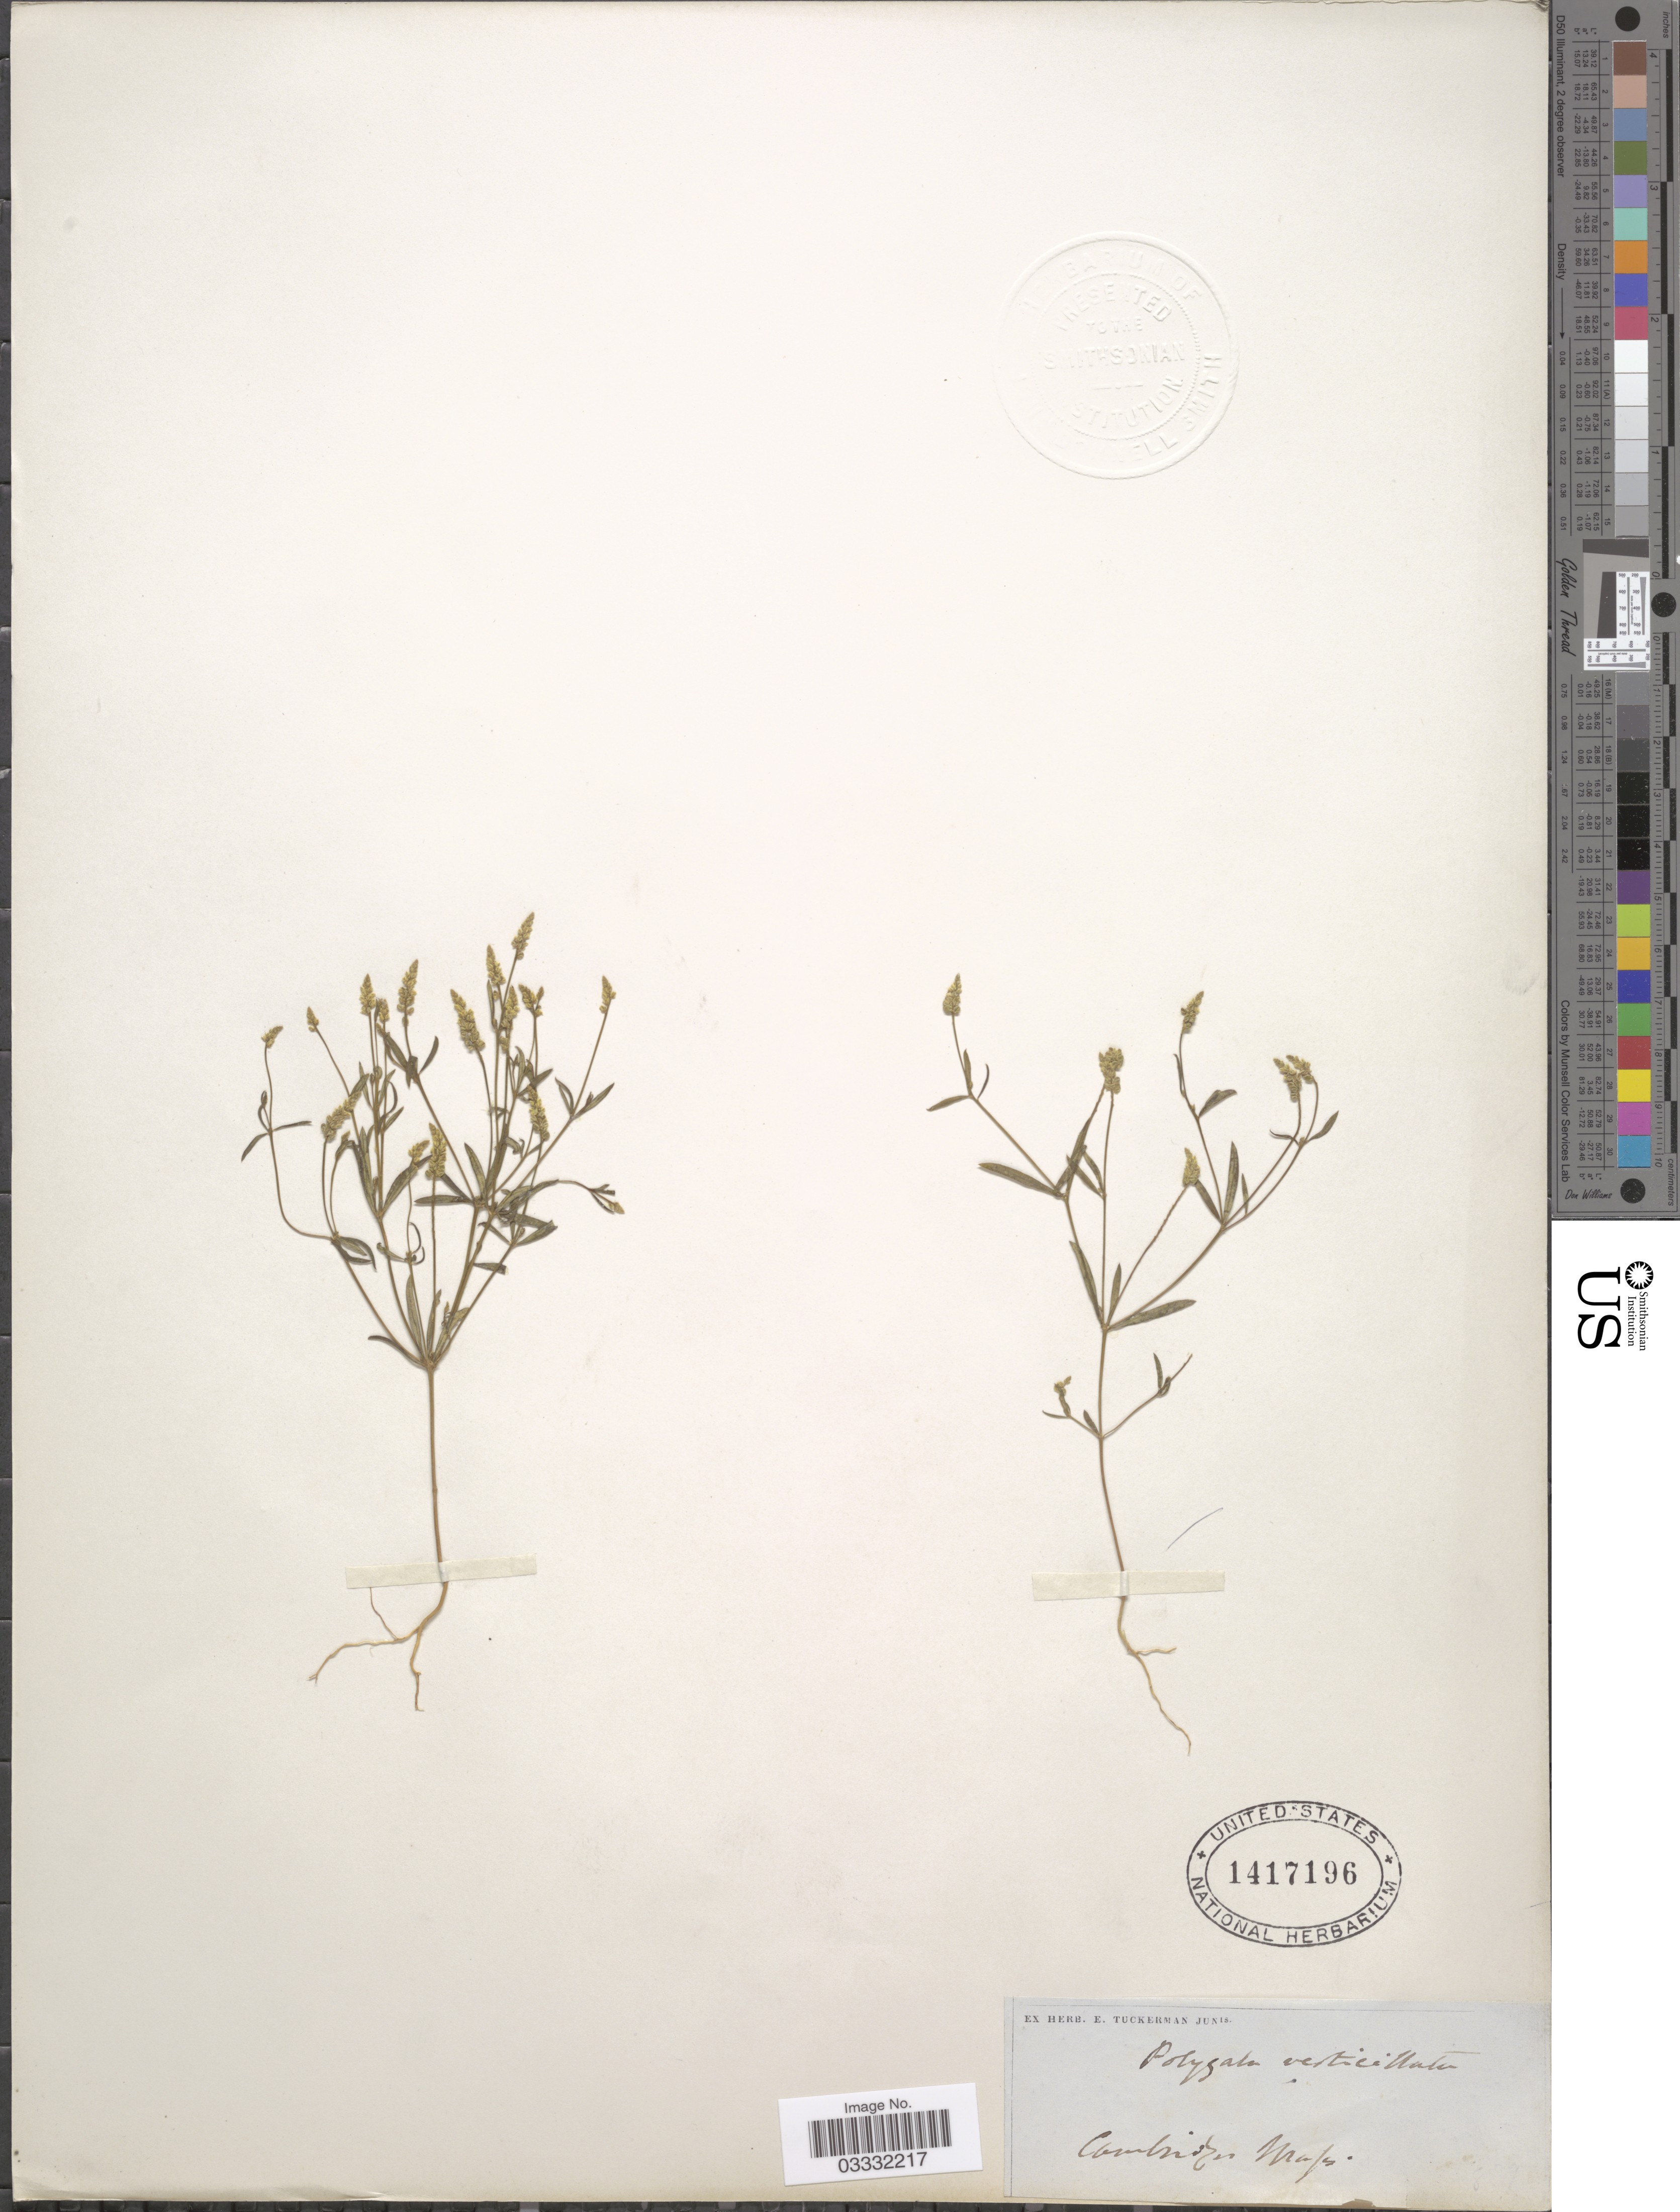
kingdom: Plantae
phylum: Tracheophyta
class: Magnoliopsida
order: Fabales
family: Polygalaceae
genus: Polygala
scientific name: Polygala verticillata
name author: L.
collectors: ex herb. E. Tuckerman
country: United States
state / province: Massachusetts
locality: Cambridge.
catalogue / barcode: US 1417196